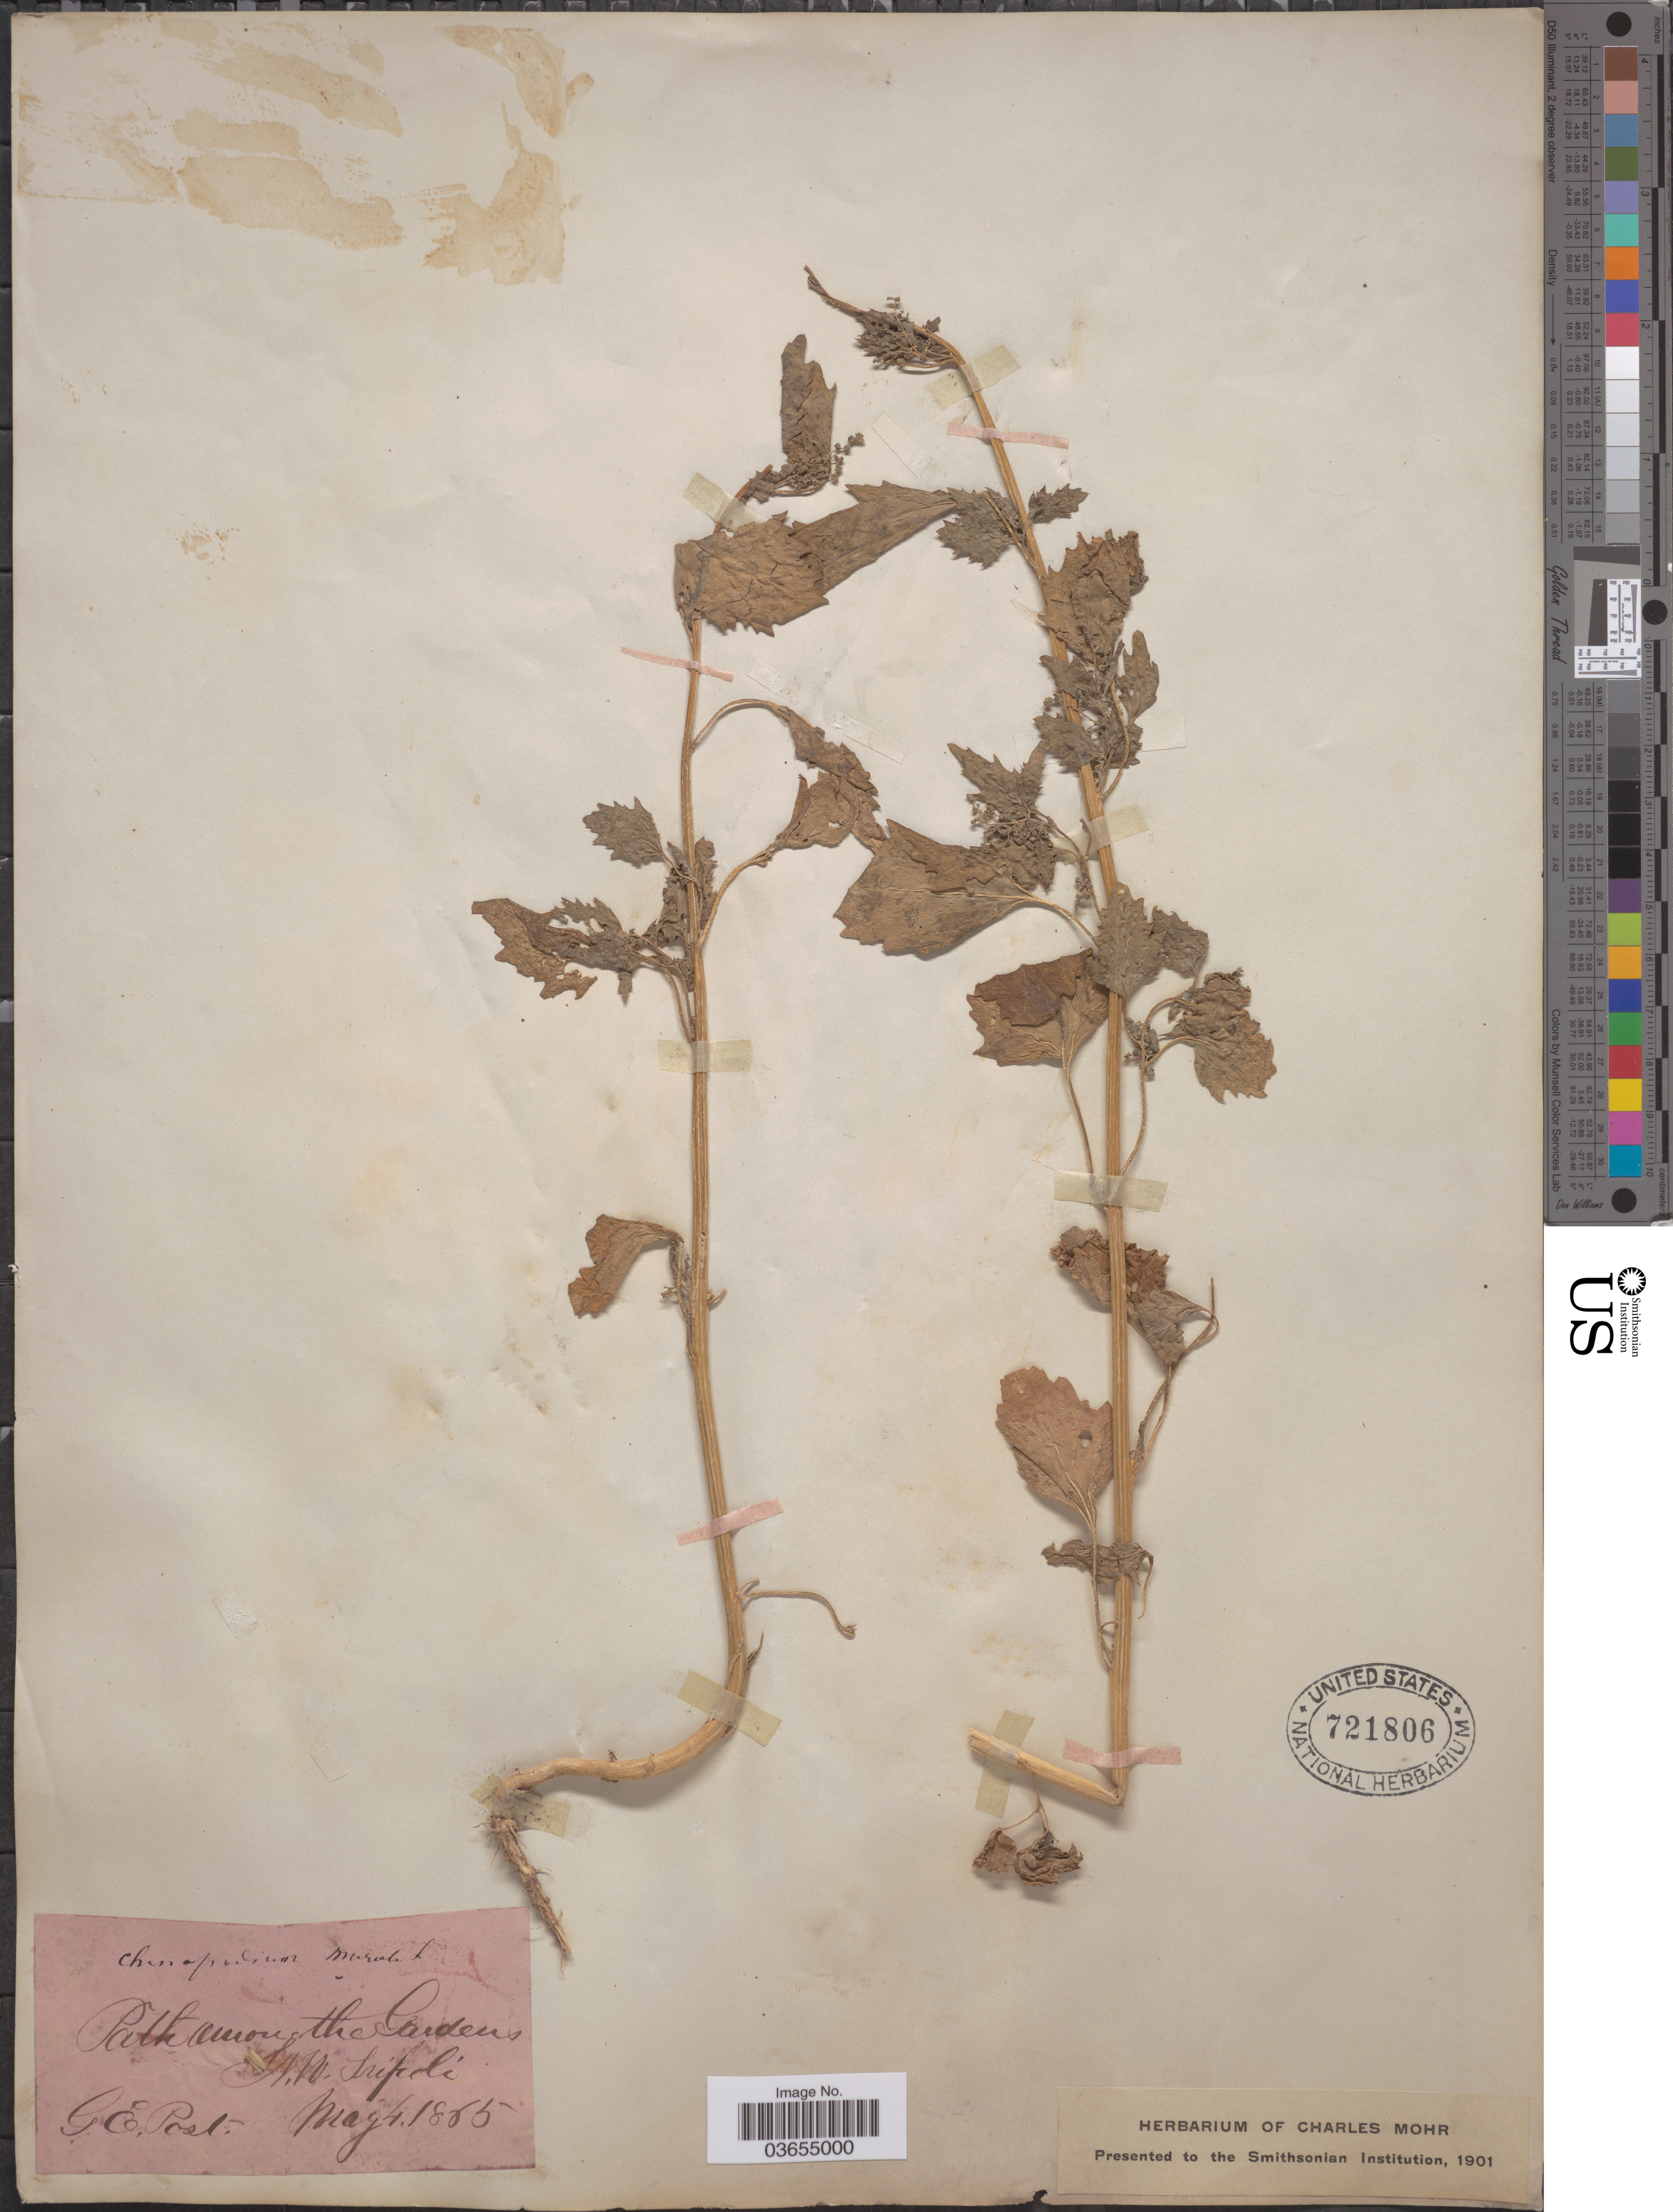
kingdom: Plantae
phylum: Tracheophyta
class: Magnoliopsida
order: Caryophyllales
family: Amaranthaceae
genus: Chenopodium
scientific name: Chenopodium murale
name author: L.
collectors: G. E. Post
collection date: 1865-05-04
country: Libya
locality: N.W. Tripoli. [probably Tripoli, Lebanon rather than Tripoli, Libya]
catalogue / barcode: US 721806